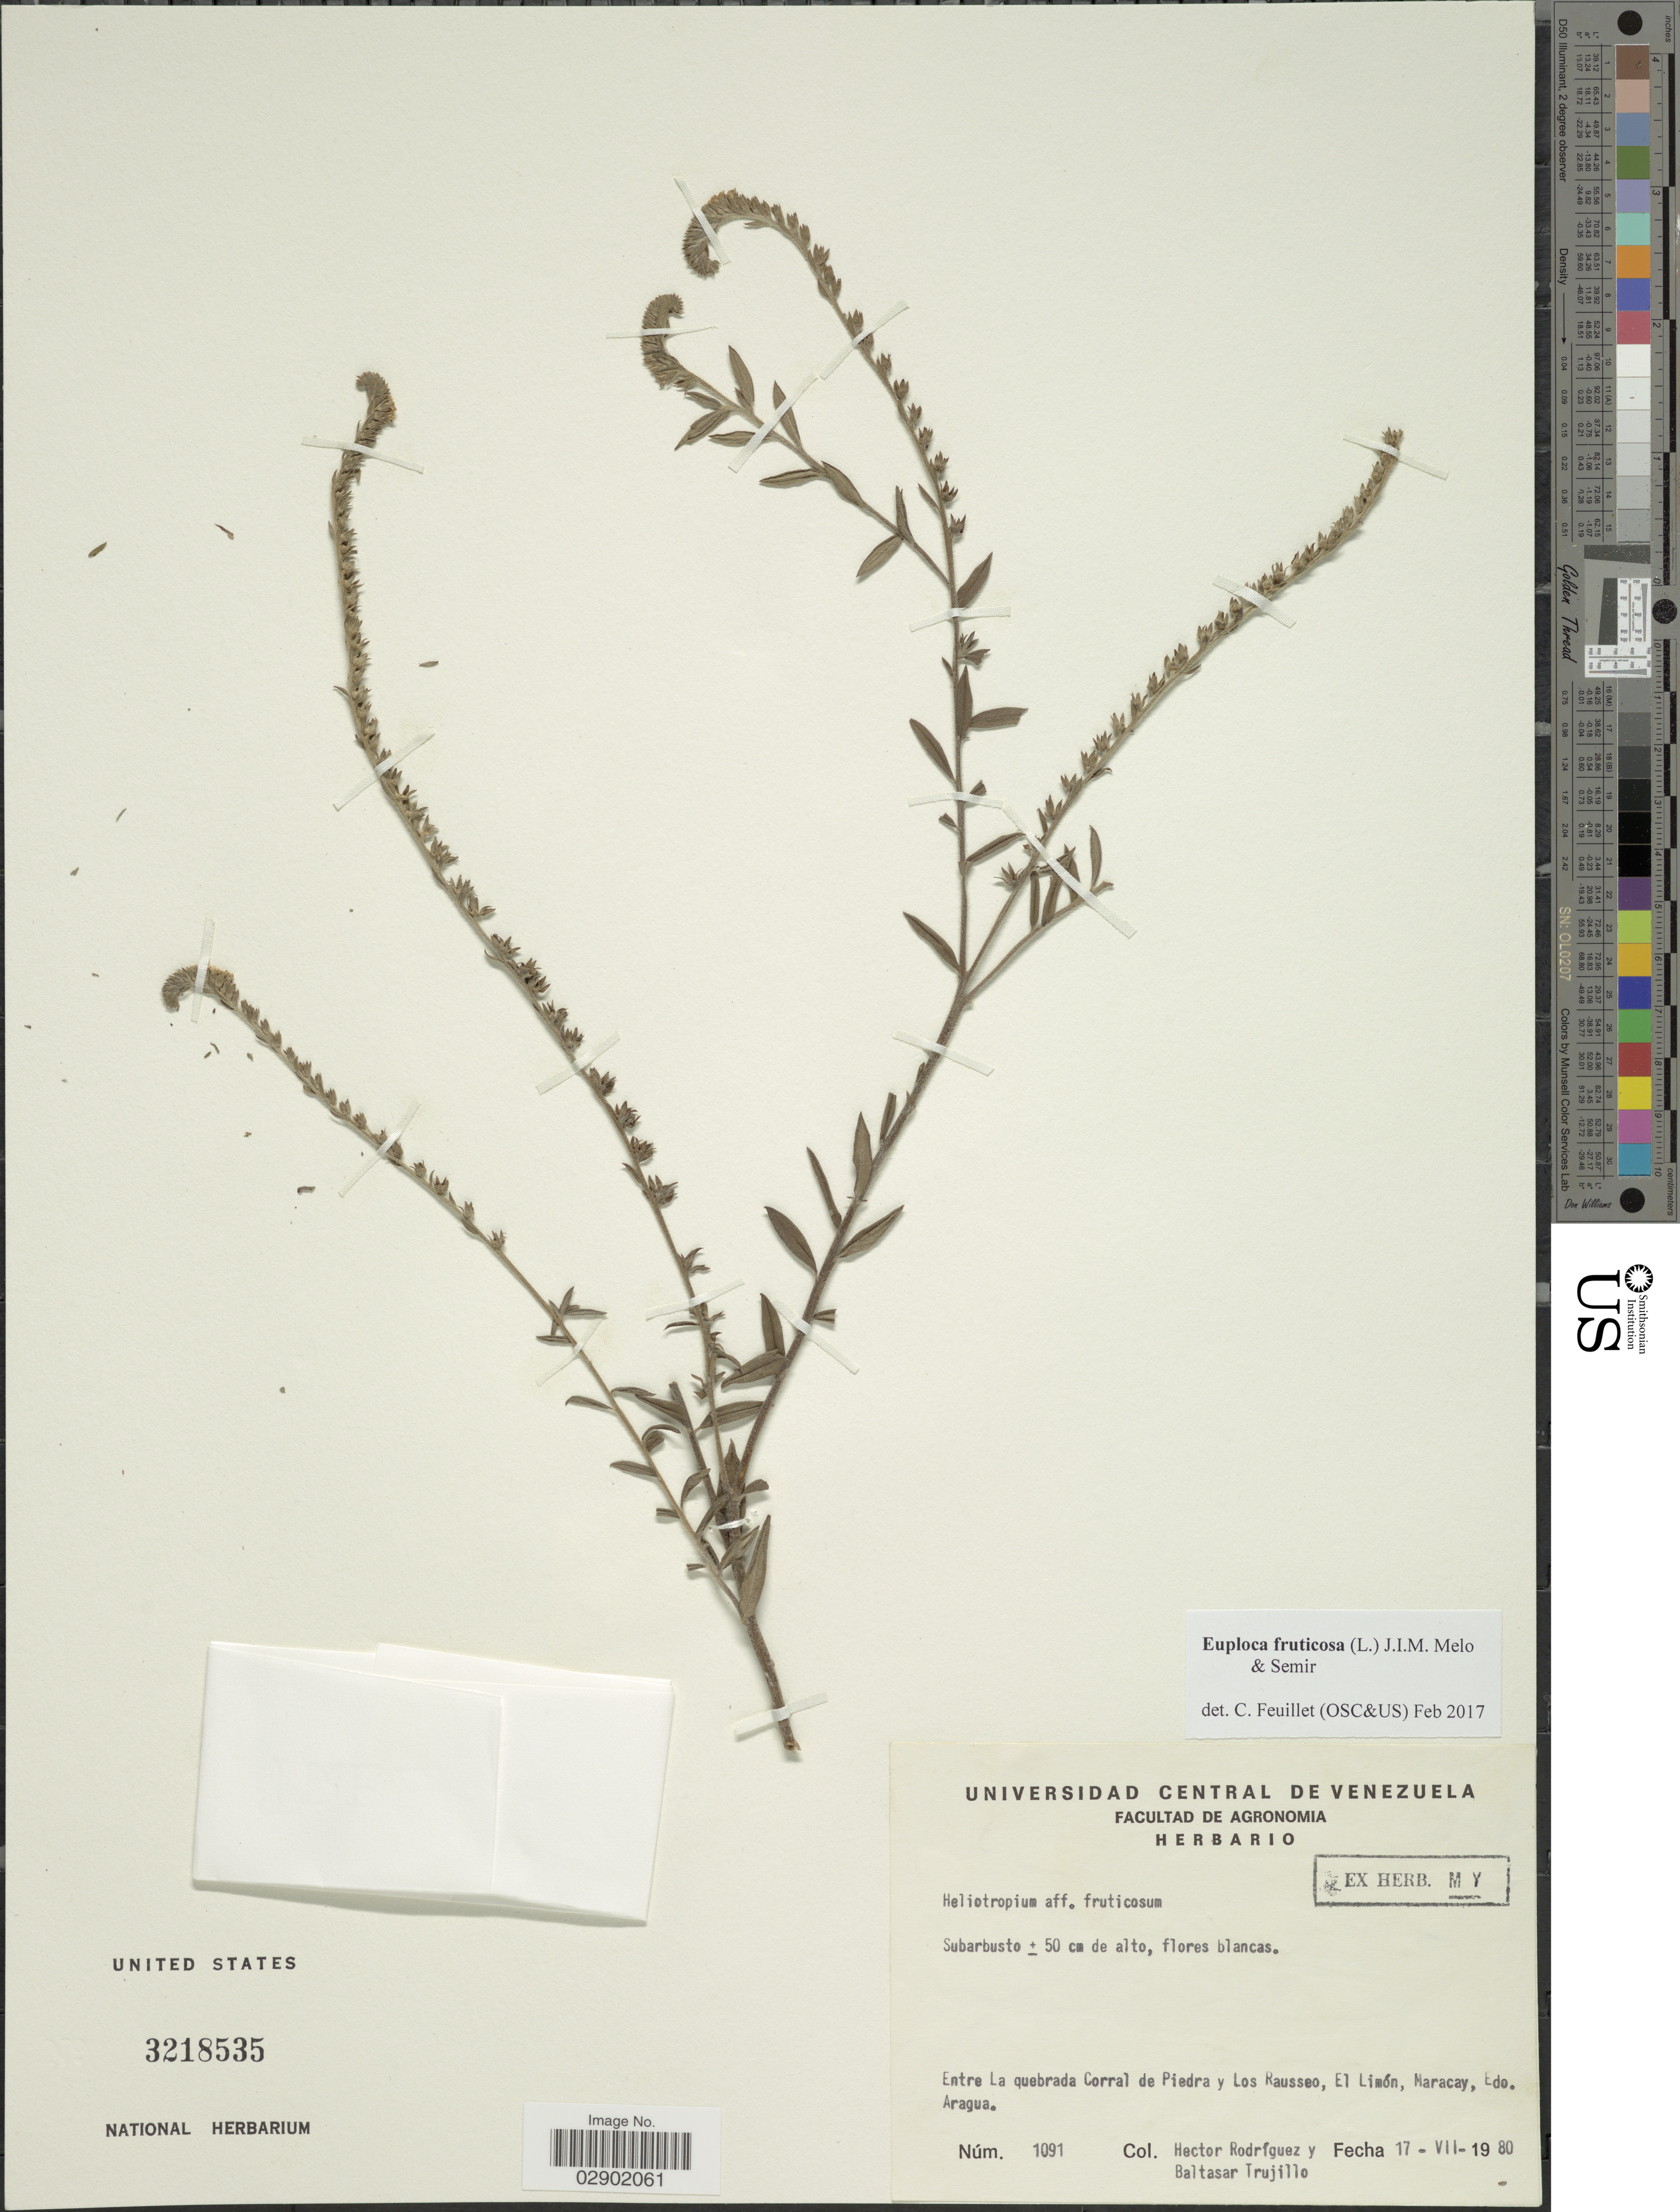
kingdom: Plantae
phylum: Tracheophyta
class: Magnoliopsida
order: Boraginales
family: Heliotropiaceae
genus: Euploca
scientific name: Euploca fruticosa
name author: (L.) J.I.M. Melo & Semir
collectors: H. Rodríguez & B. Trujillo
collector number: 1091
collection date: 1980-07-17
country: Venezuela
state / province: Aragua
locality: Entre La quebrada Corral de Piedra y Los Rausseo, El Limón, Naracay.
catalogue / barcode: US 3218535